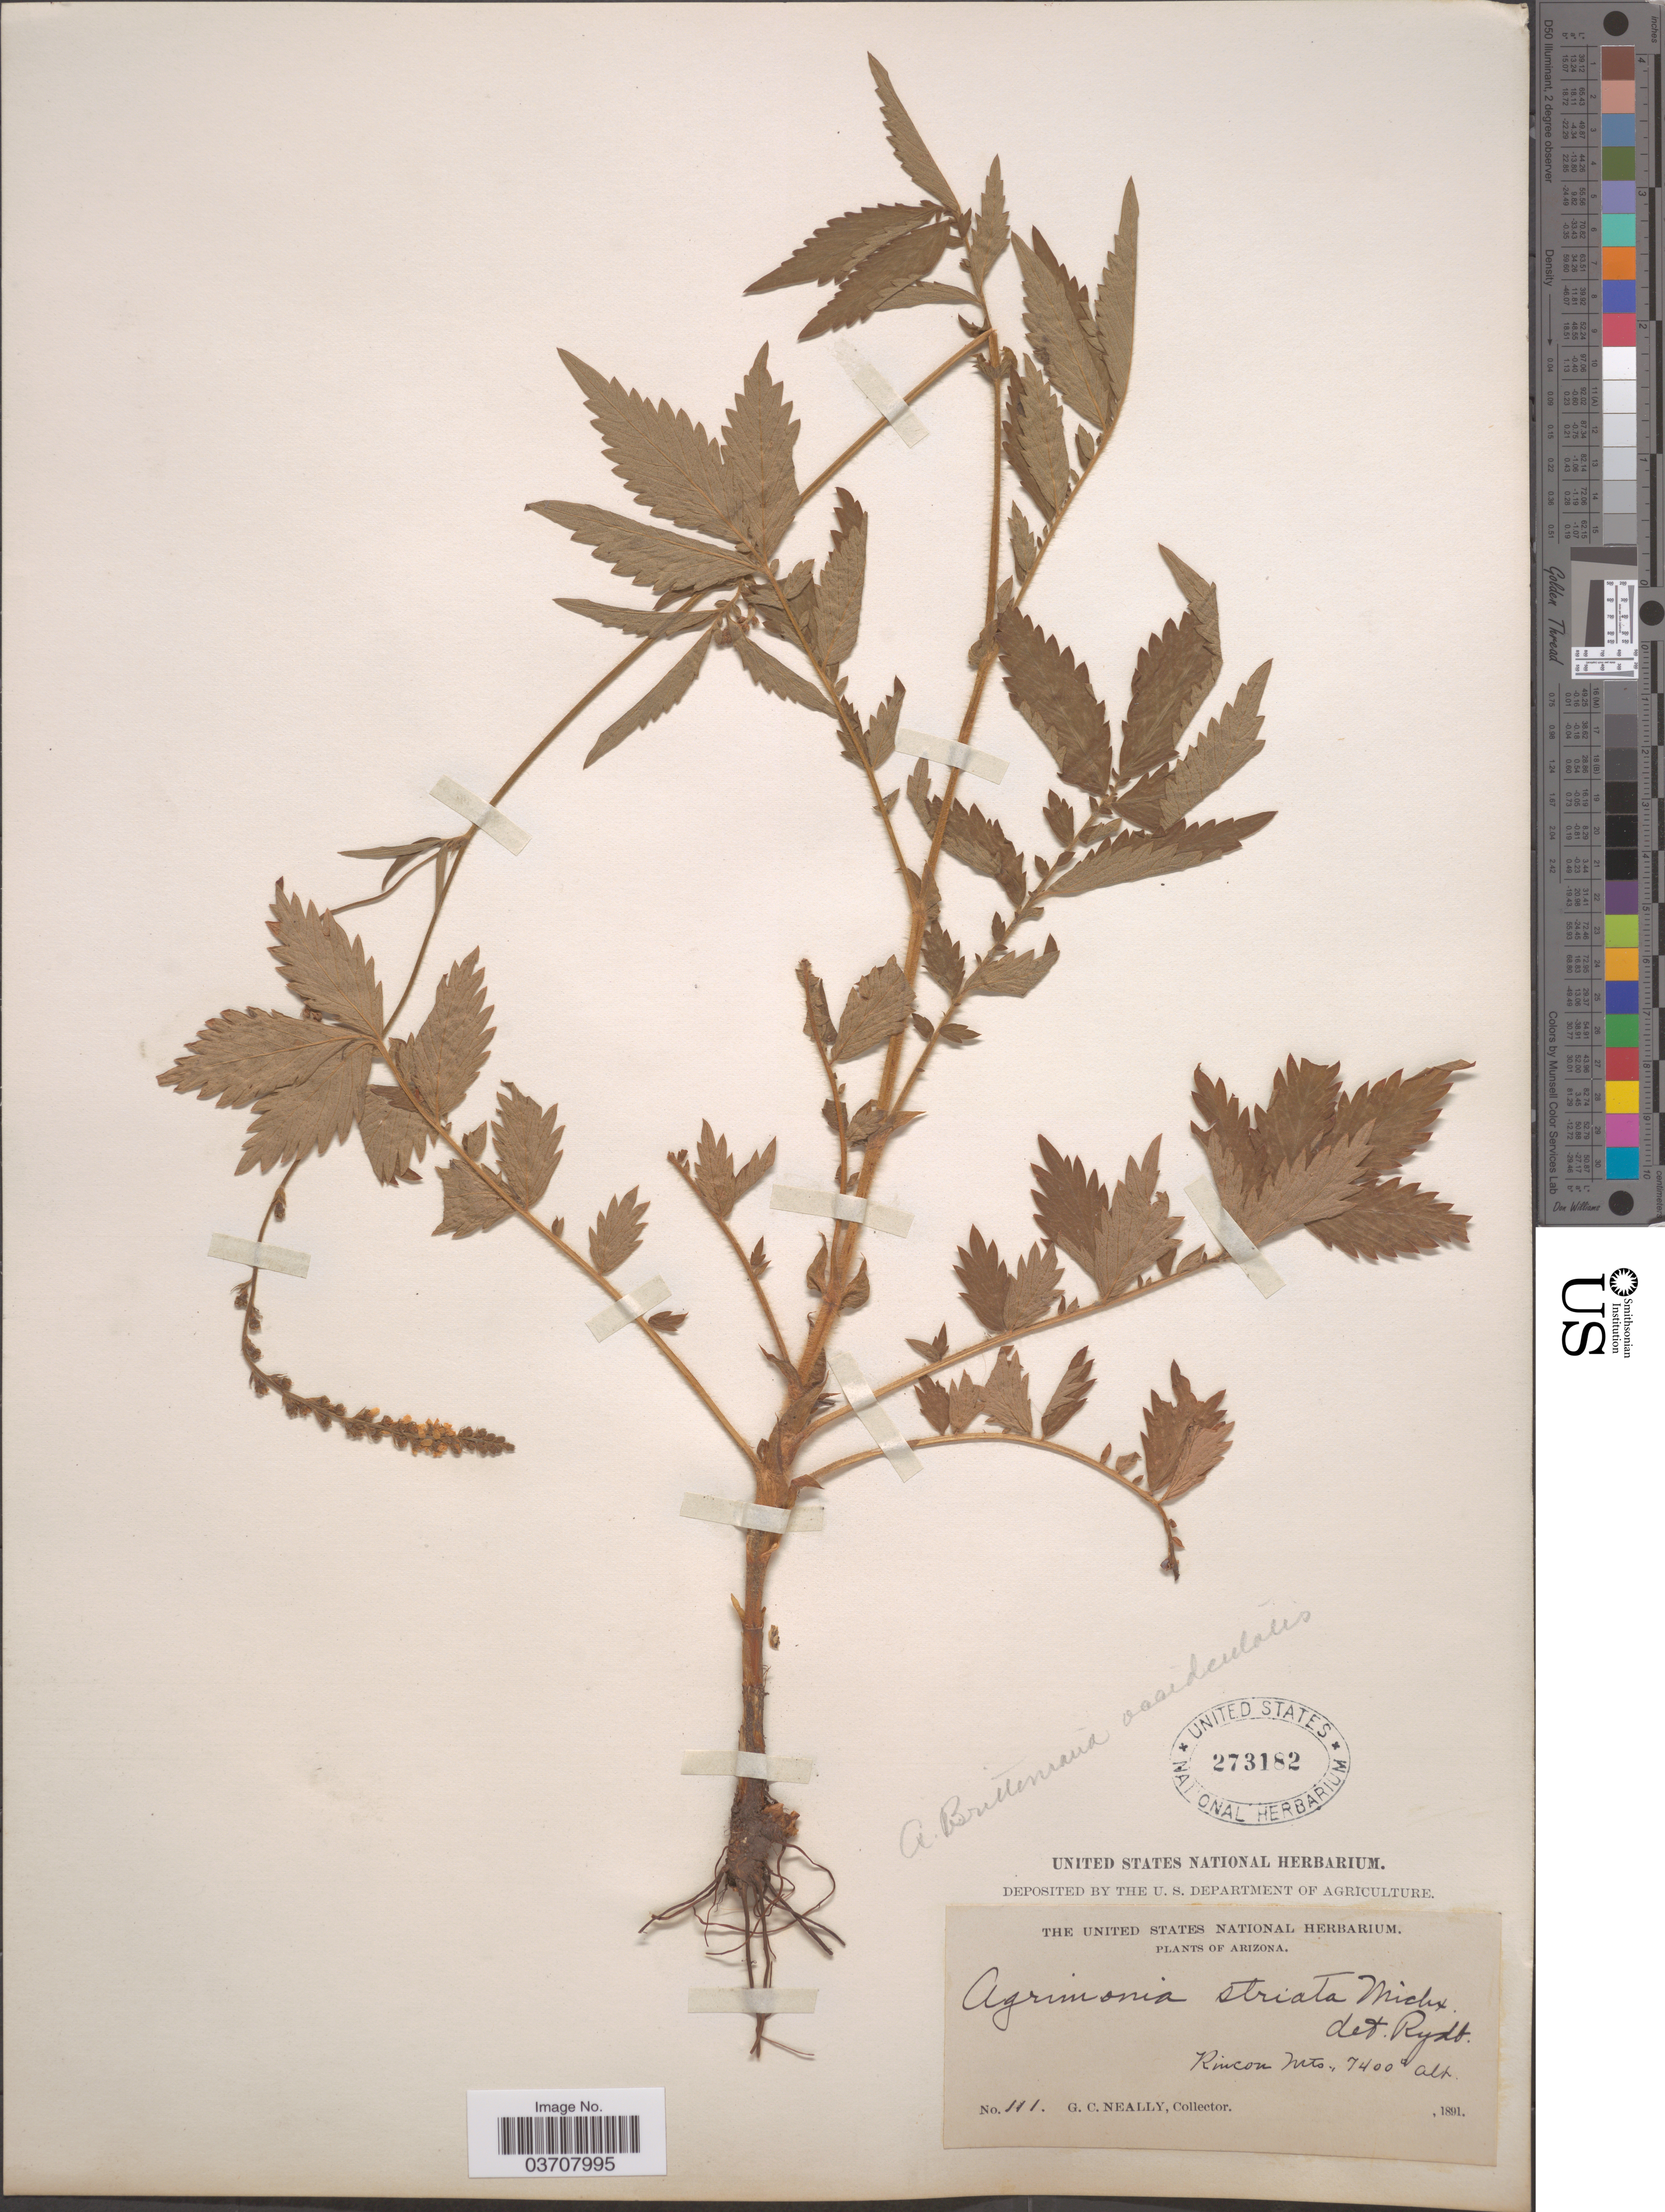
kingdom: Plantae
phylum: Tracheophyta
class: Magnoliopsida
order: Rosales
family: Rosaceae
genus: Agrimonia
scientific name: Agrimonia striata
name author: Michx.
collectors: G. Neally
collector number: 111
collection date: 1891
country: United States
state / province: Arizona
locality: Rincon Mts.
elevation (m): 2256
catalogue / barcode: US 273182